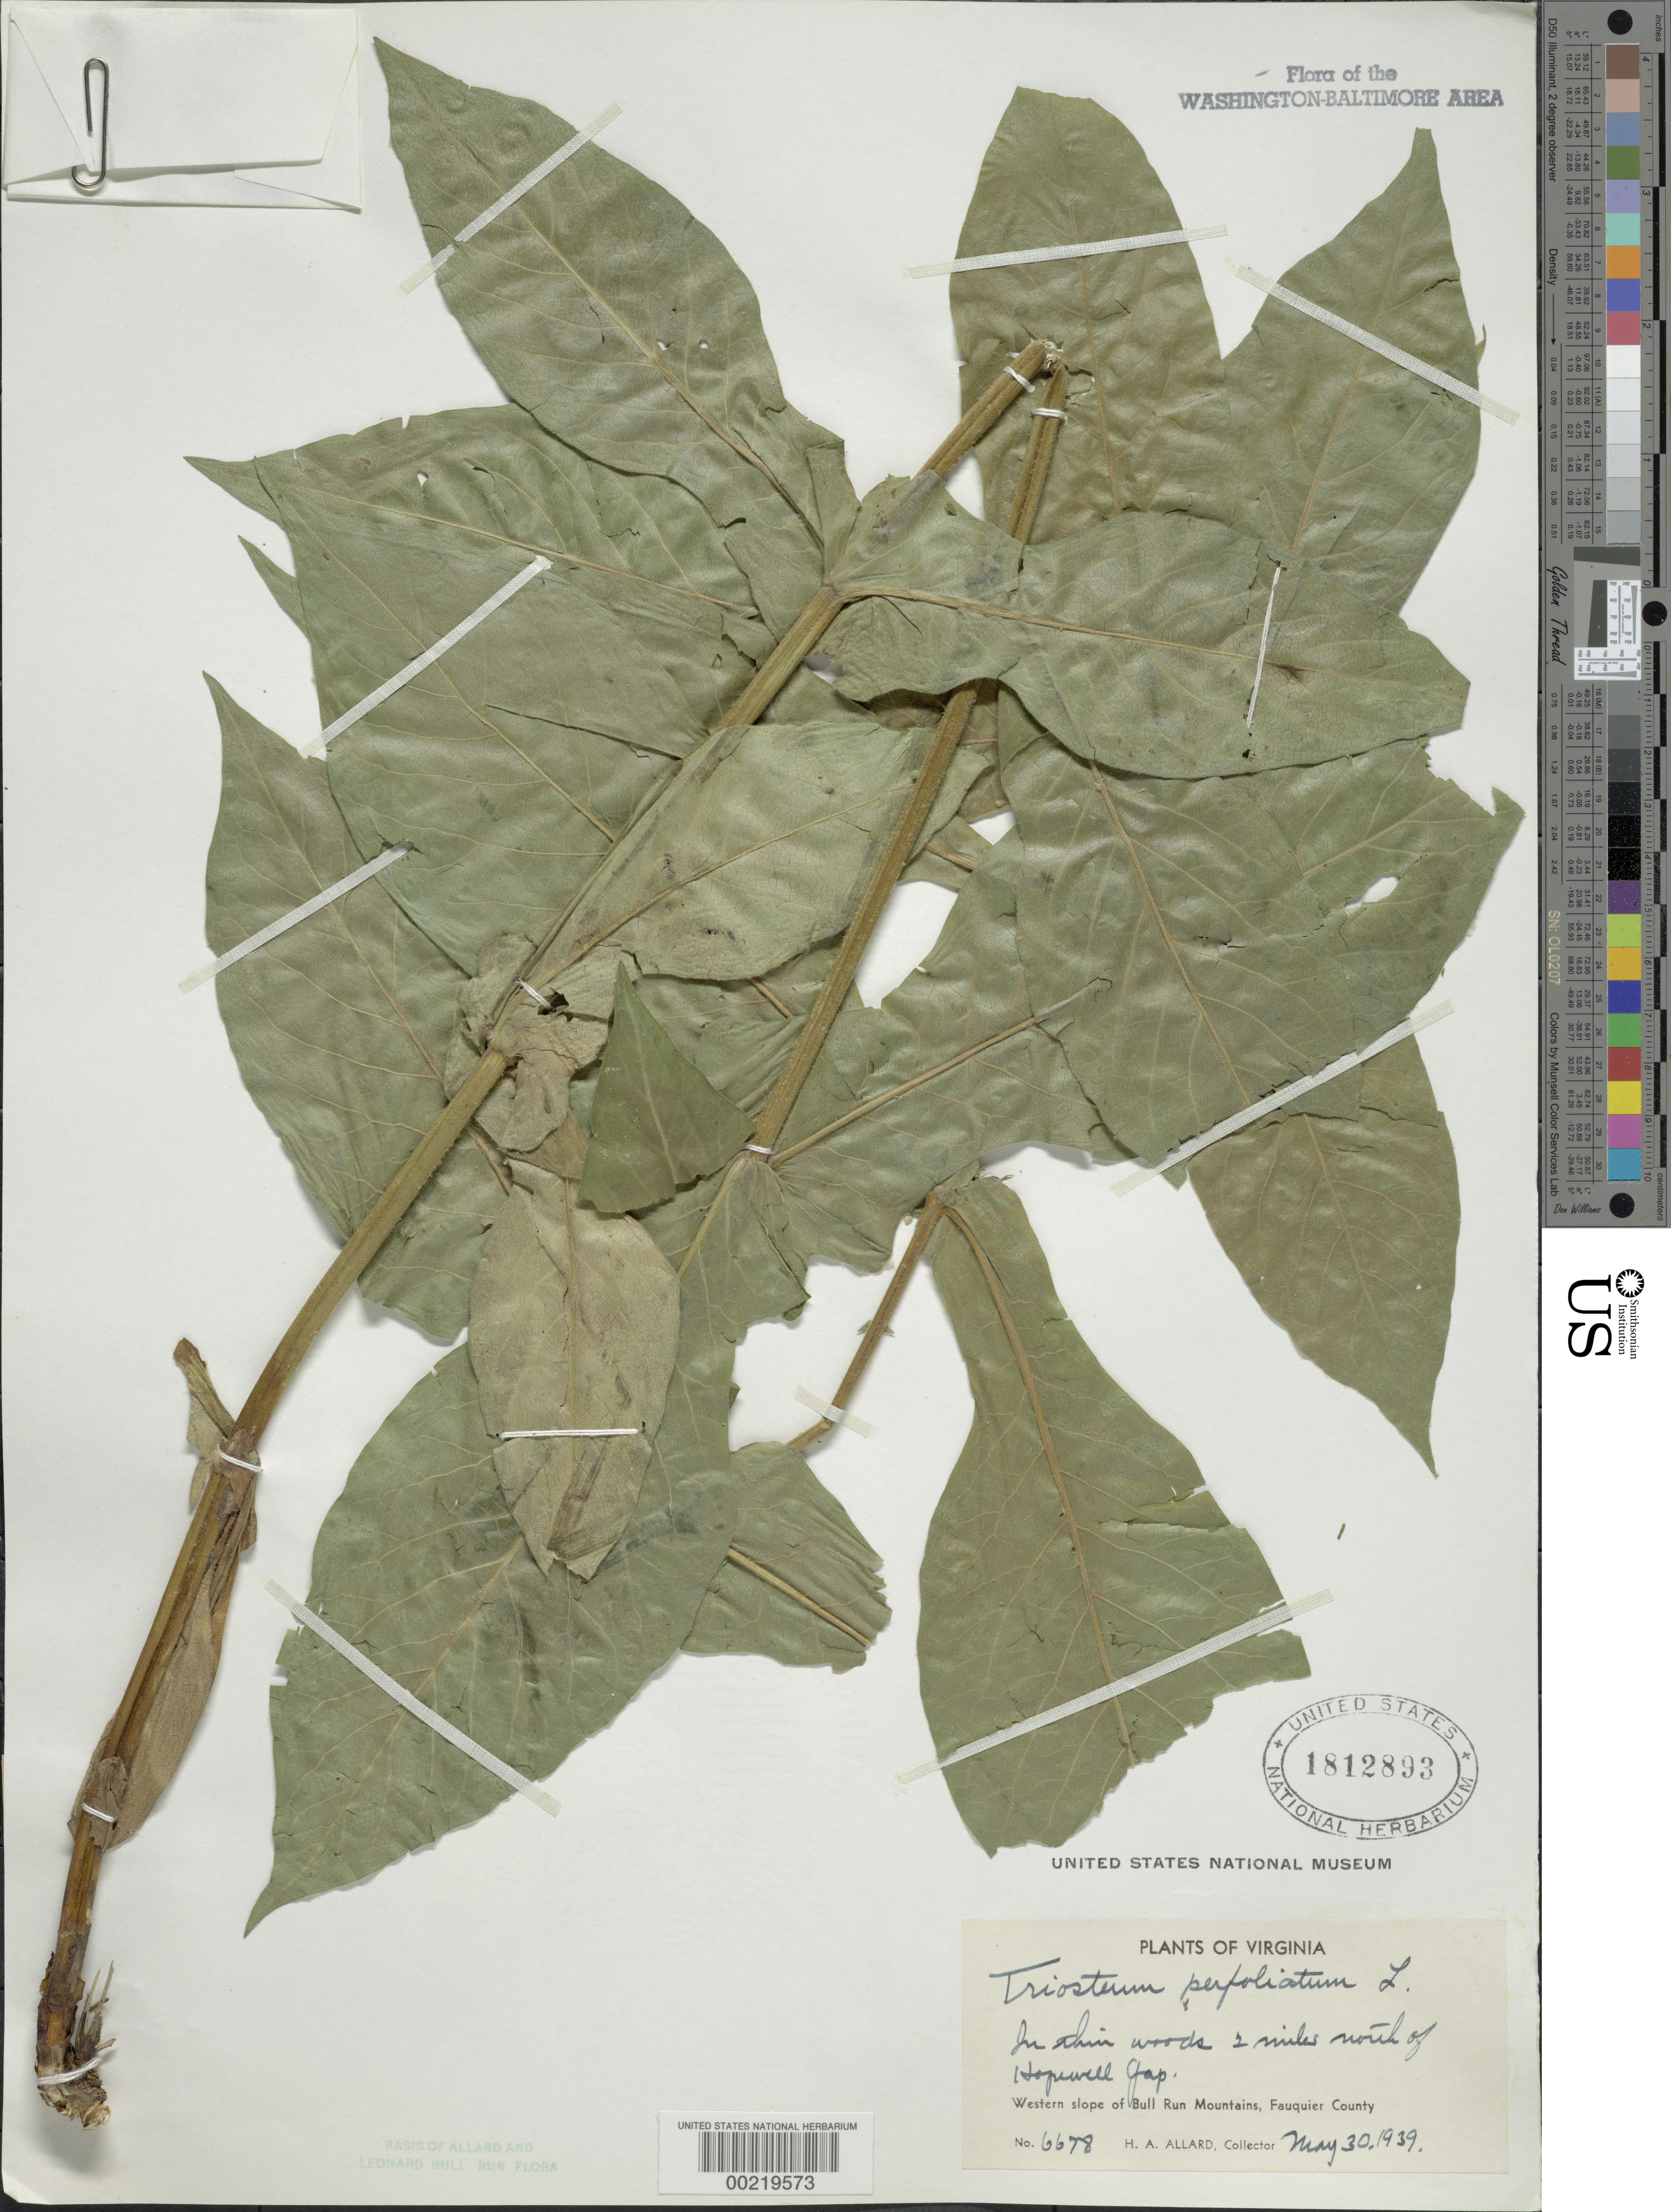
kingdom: Plantae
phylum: Tracheophyta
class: Magnoliopsida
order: Dipsacales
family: Caprifoliaceae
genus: Triosteum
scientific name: Triosteum perfoliatum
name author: L.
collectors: H. A. Allard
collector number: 6678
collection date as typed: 30 May 1939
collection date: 1939-05-30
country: United States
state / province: Virginia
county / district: Fauquier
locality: North of Hopewell Gap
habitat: Thin woods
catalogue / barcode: US 1812893